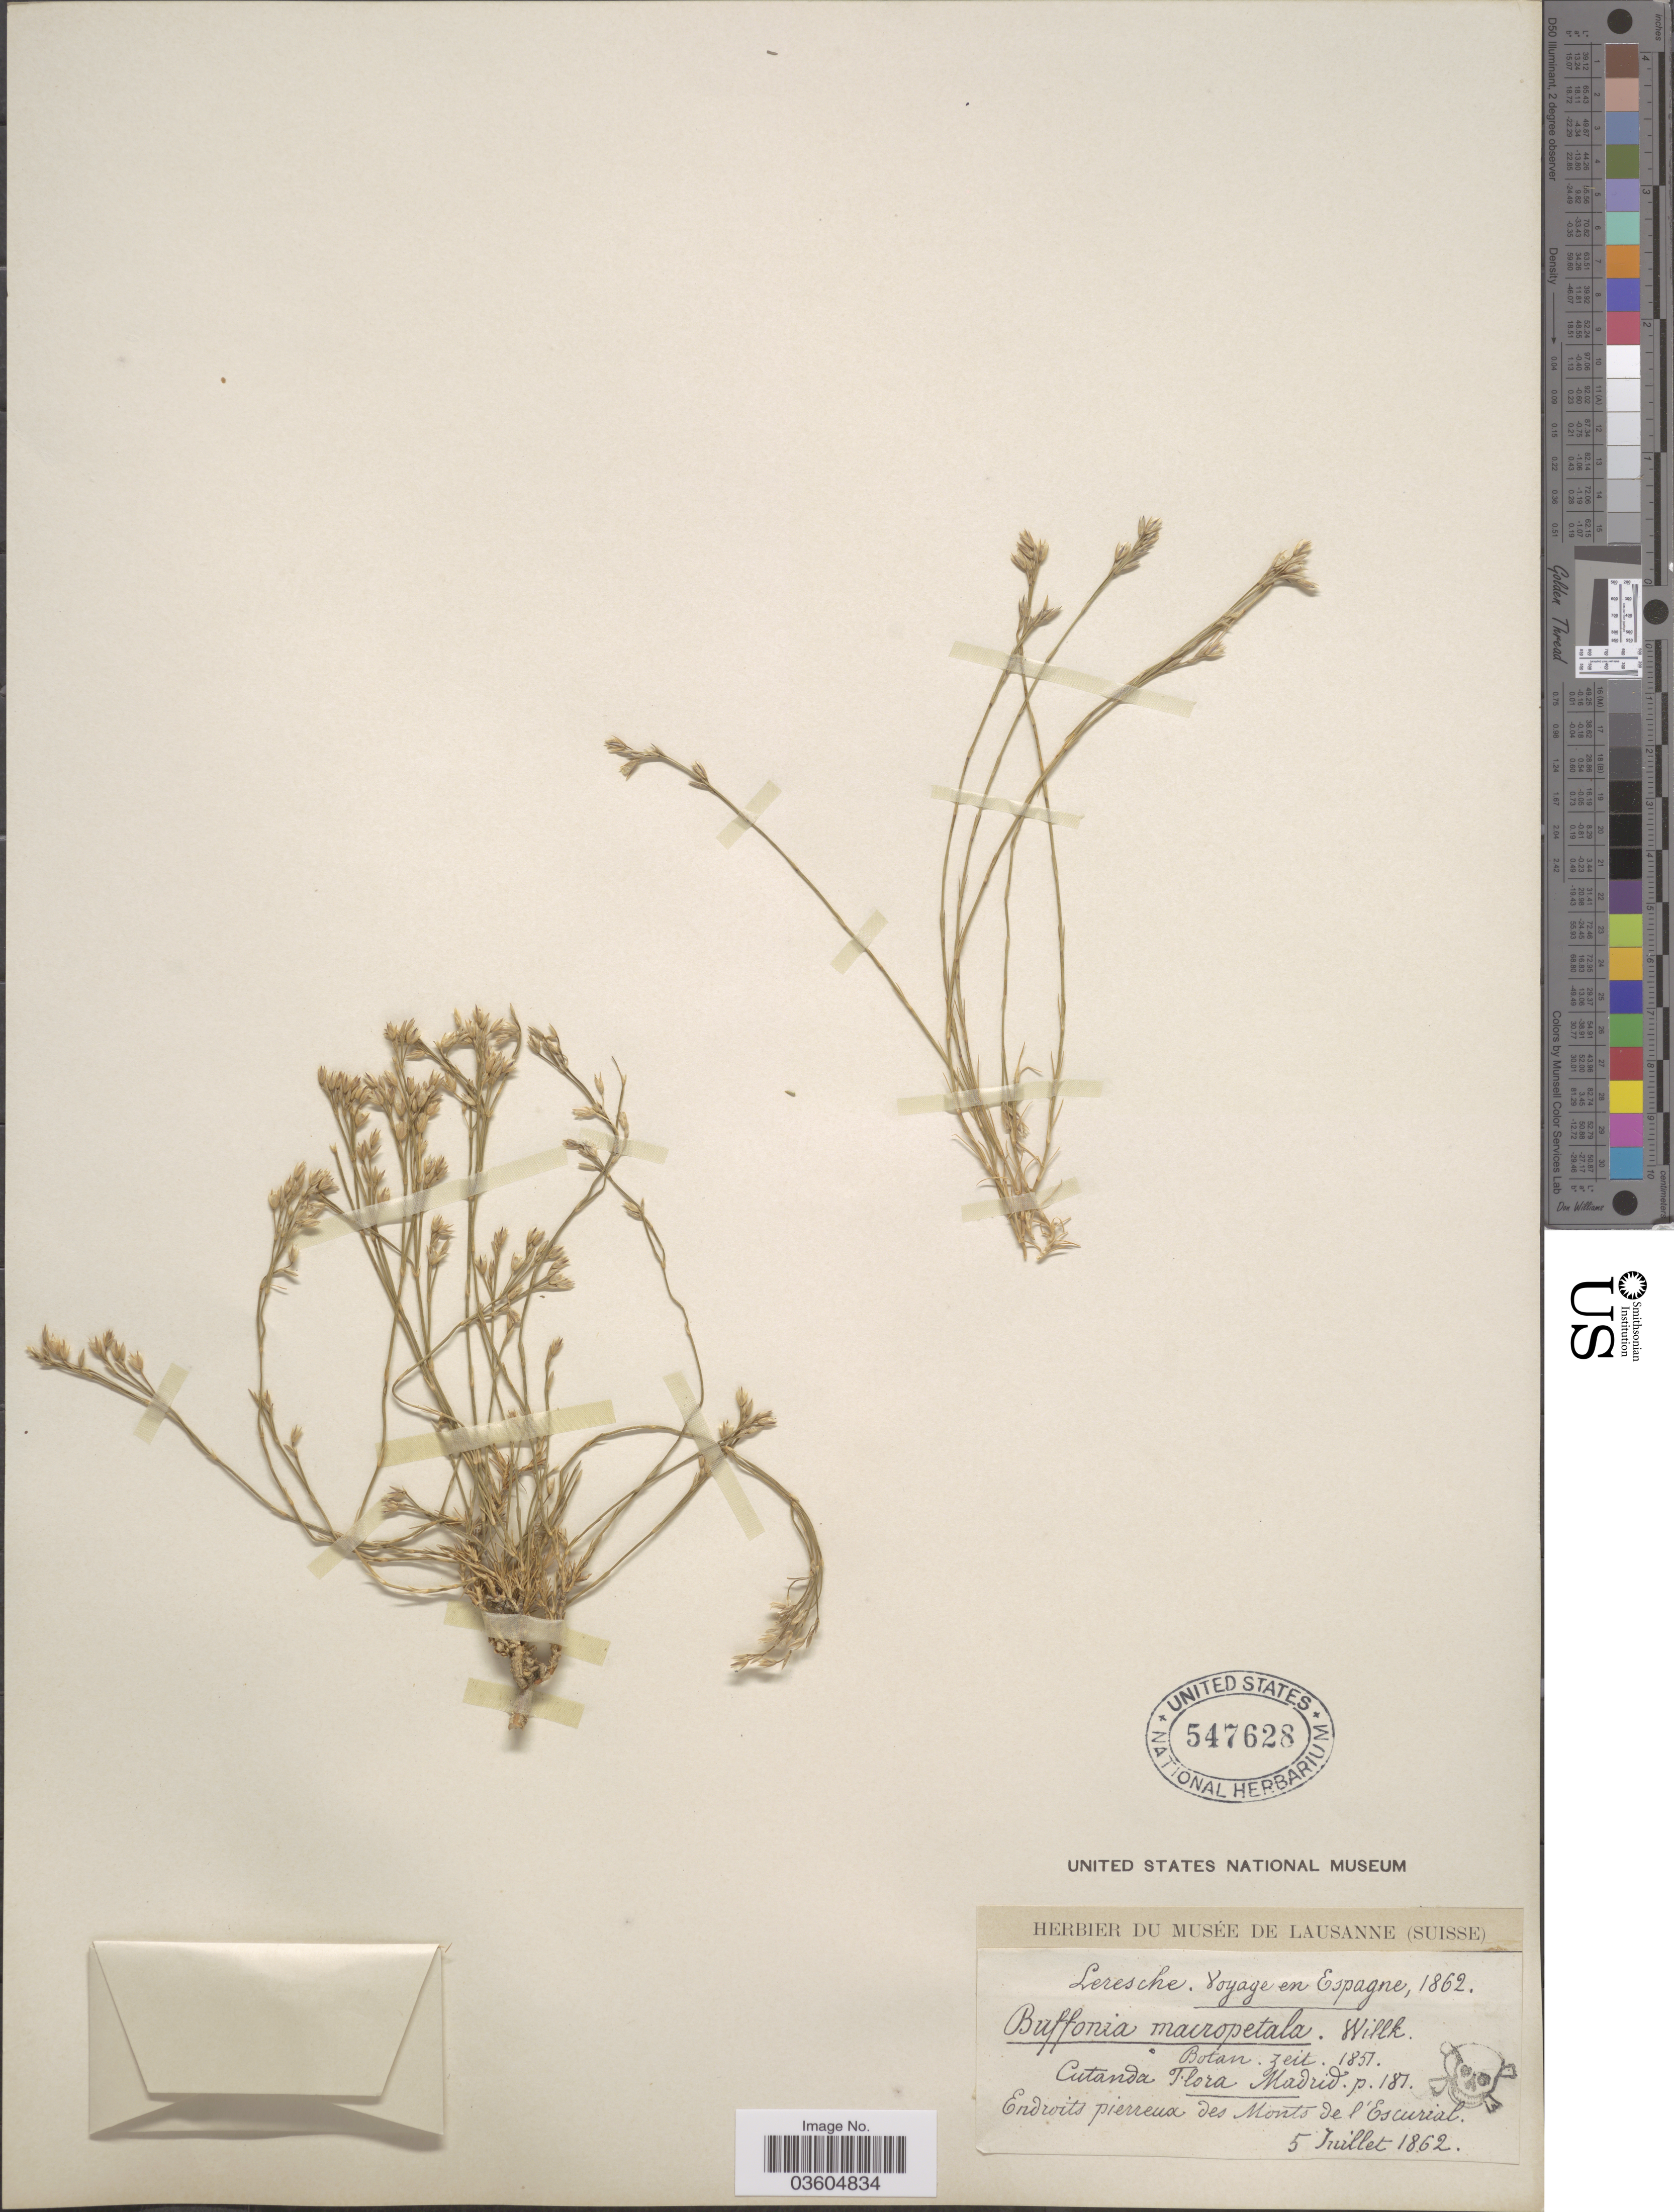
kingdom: Plantae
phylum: Tracheophyta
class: Magnoliopsida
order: Caryophyllales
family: Caryophyllaceae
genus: Bufonia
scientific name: Bufonia macropetala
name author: Willk.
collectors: Leresche, --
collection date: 1862-07-05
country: Spain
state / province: Madrid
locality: Cutanda. Endroits pierreux des Monts de l'Escurial.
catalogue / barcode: US 547628